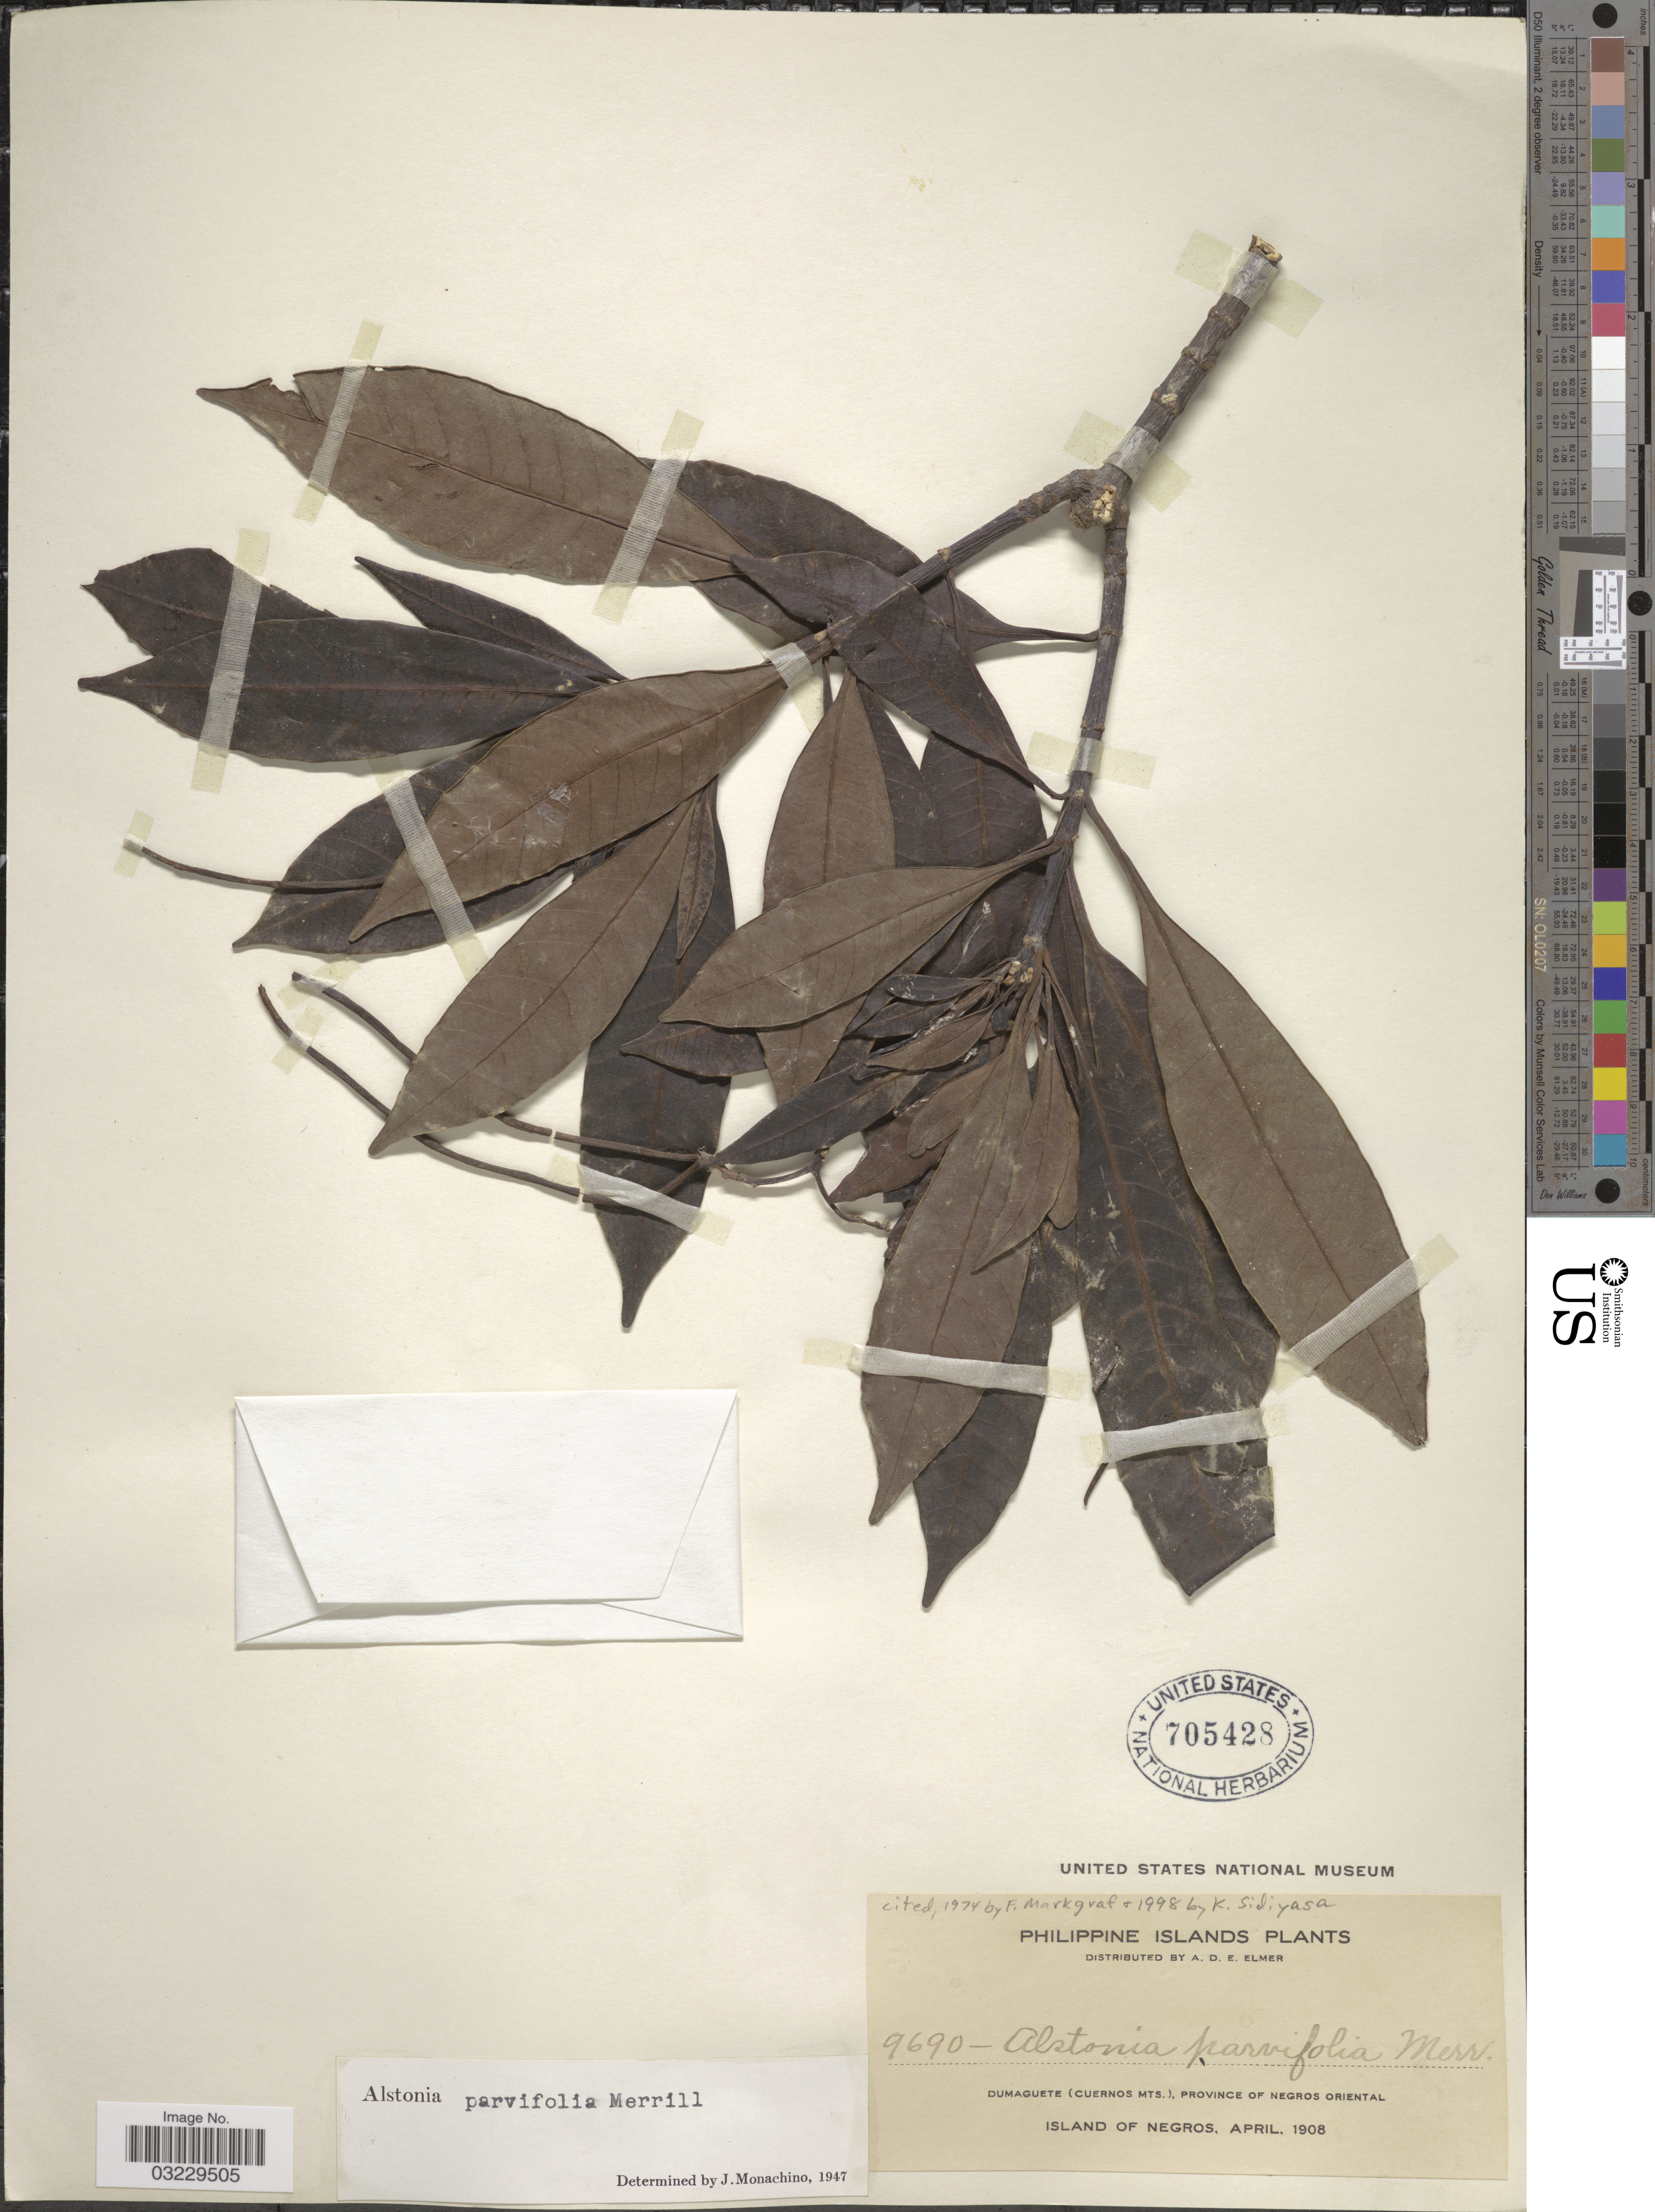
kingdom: Plantae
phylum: Tracheophyta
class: Magnoliopsida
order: Gentianales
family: Apocynaceae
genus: Alstonia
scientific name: Alstonia parvifolia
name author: Merr.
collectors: A. D. E. Elmer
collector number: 9690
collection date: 1908-04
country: Philippines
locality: Philippine Islands, Dumaguete (Cuernos Mts.), Province of Negros Oriental, Island of Negros.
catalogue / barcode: US 705428